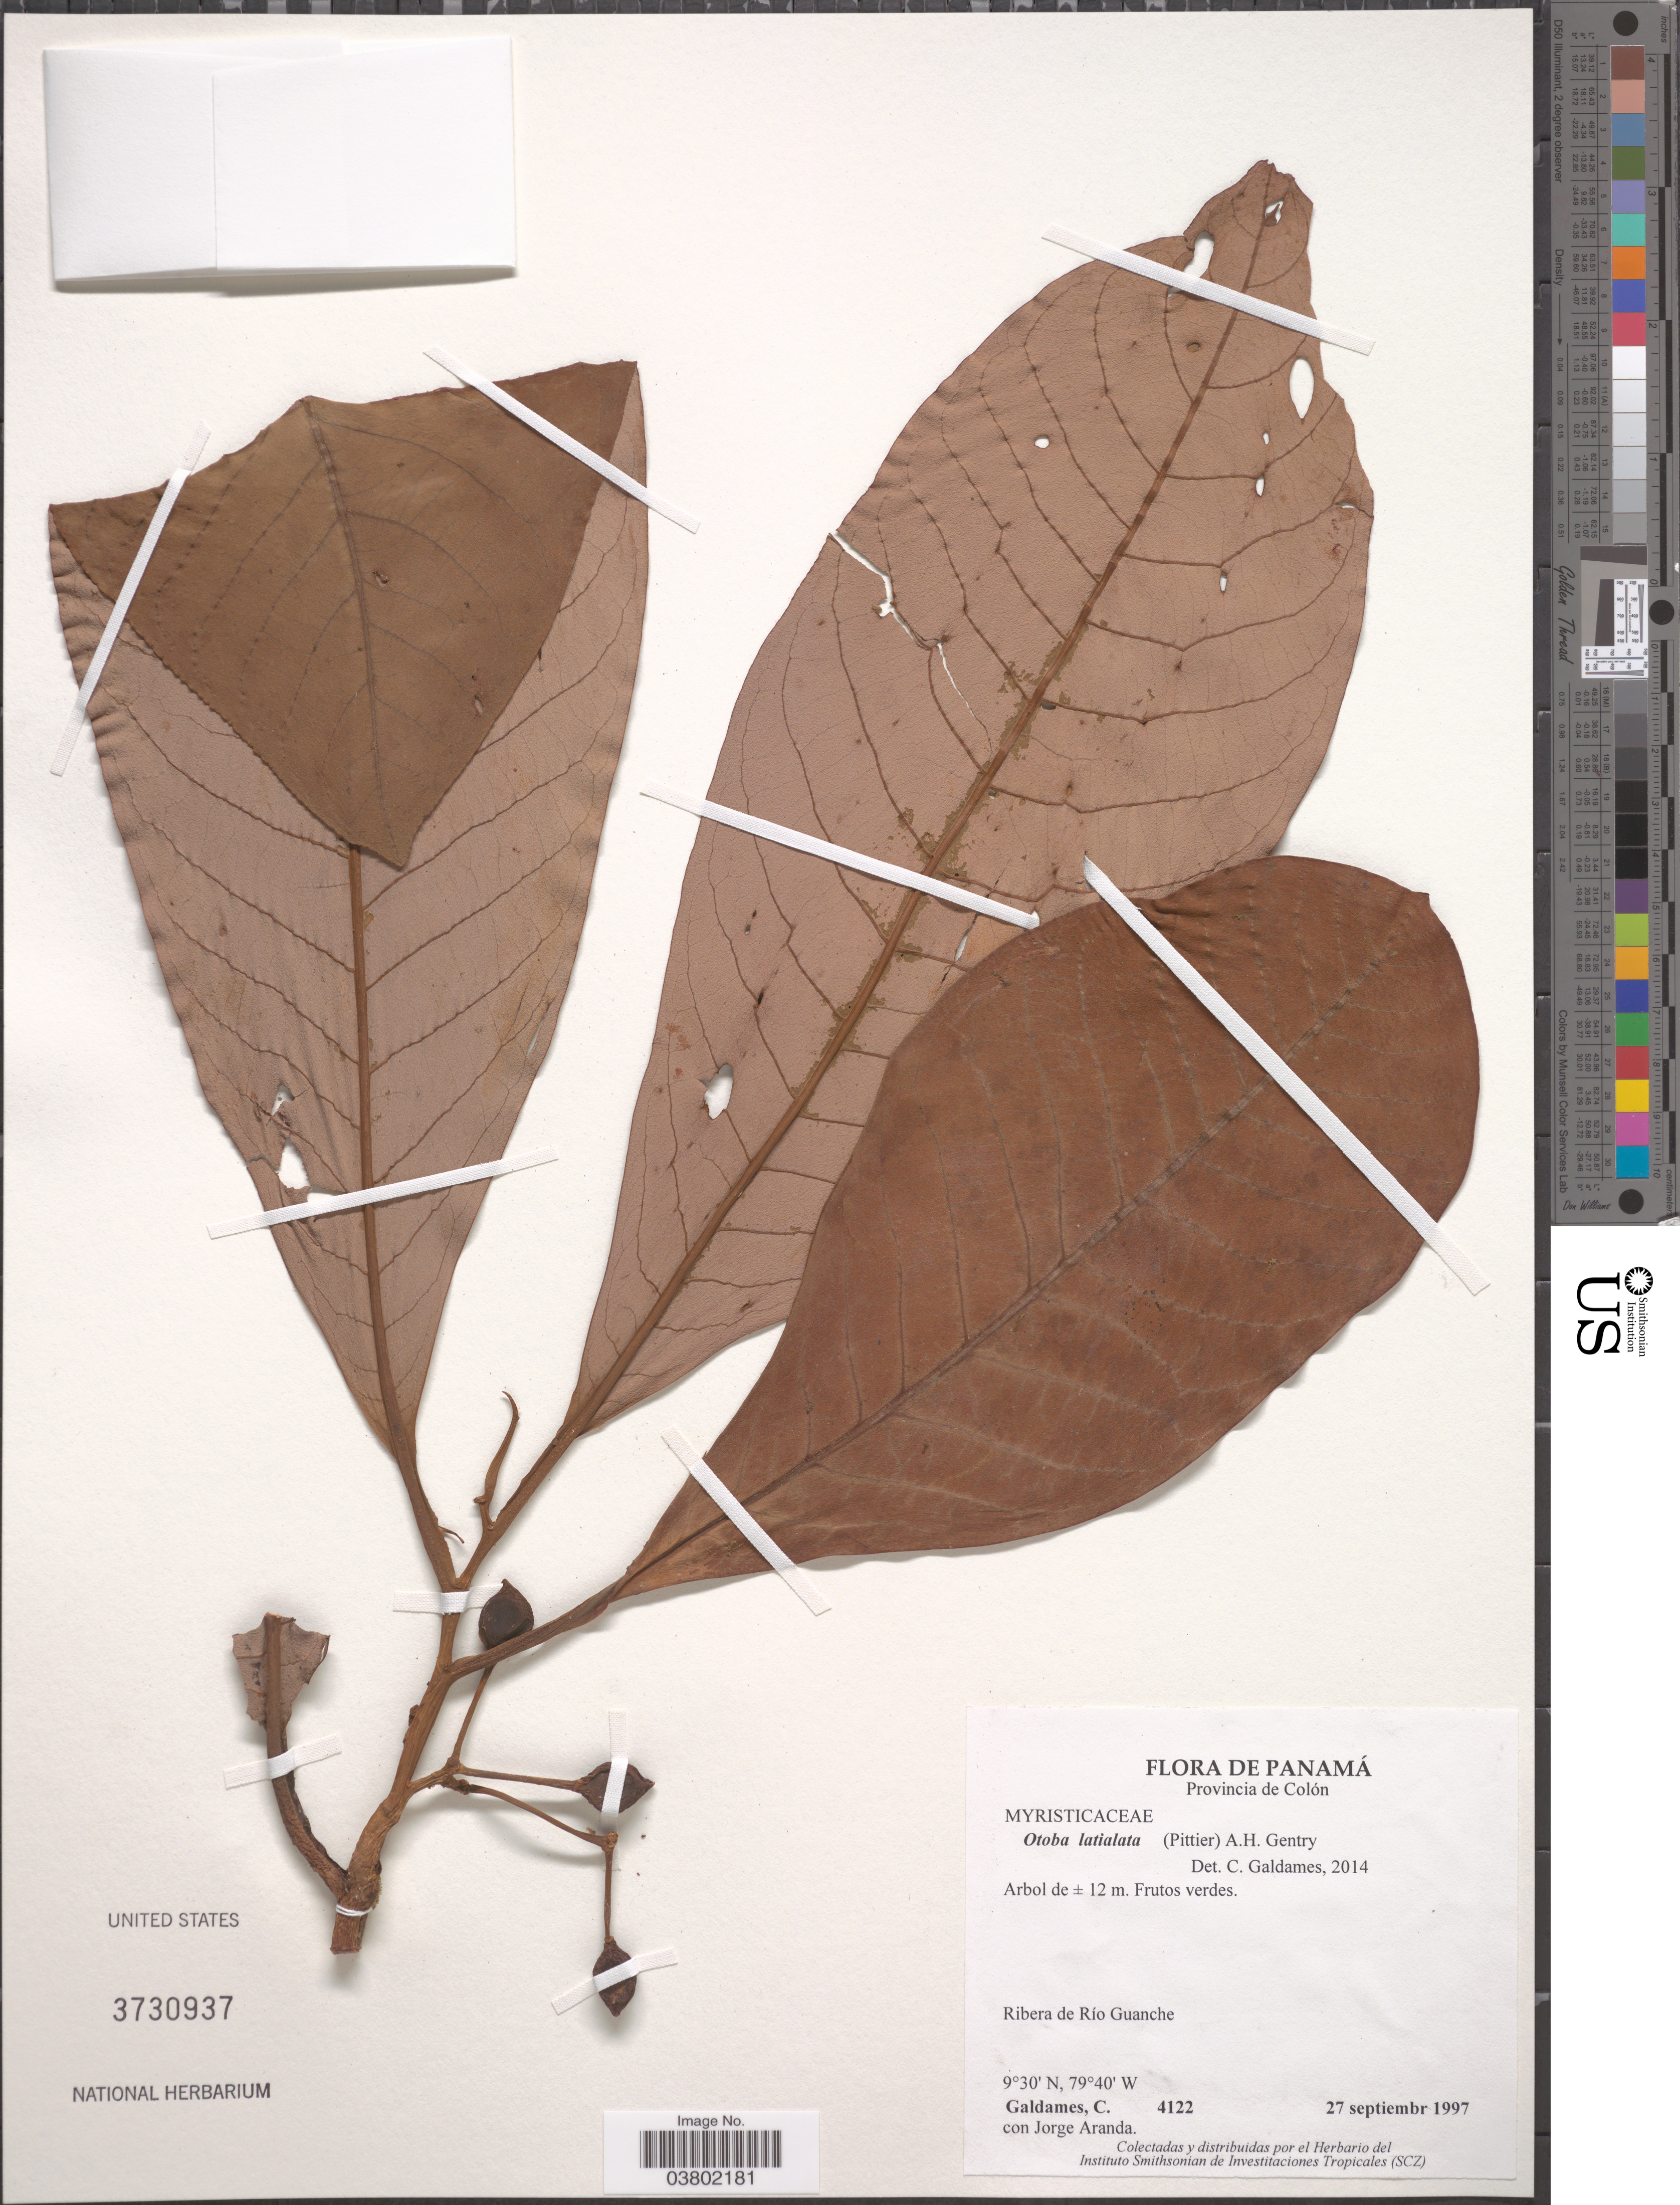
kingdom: Plantae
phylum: Tracheophyta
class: Magnoliopsida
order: Magnoliales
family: Myristicaceae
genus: Otoba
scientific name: Otoba latialata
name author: (Pittier) A.H. Gentry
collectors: C. Galdames & J. Aranda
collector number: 4122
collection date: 1997-09-27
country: Panama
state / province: Colón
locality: Ribera de Río Guanche.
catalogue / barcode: US 3730937